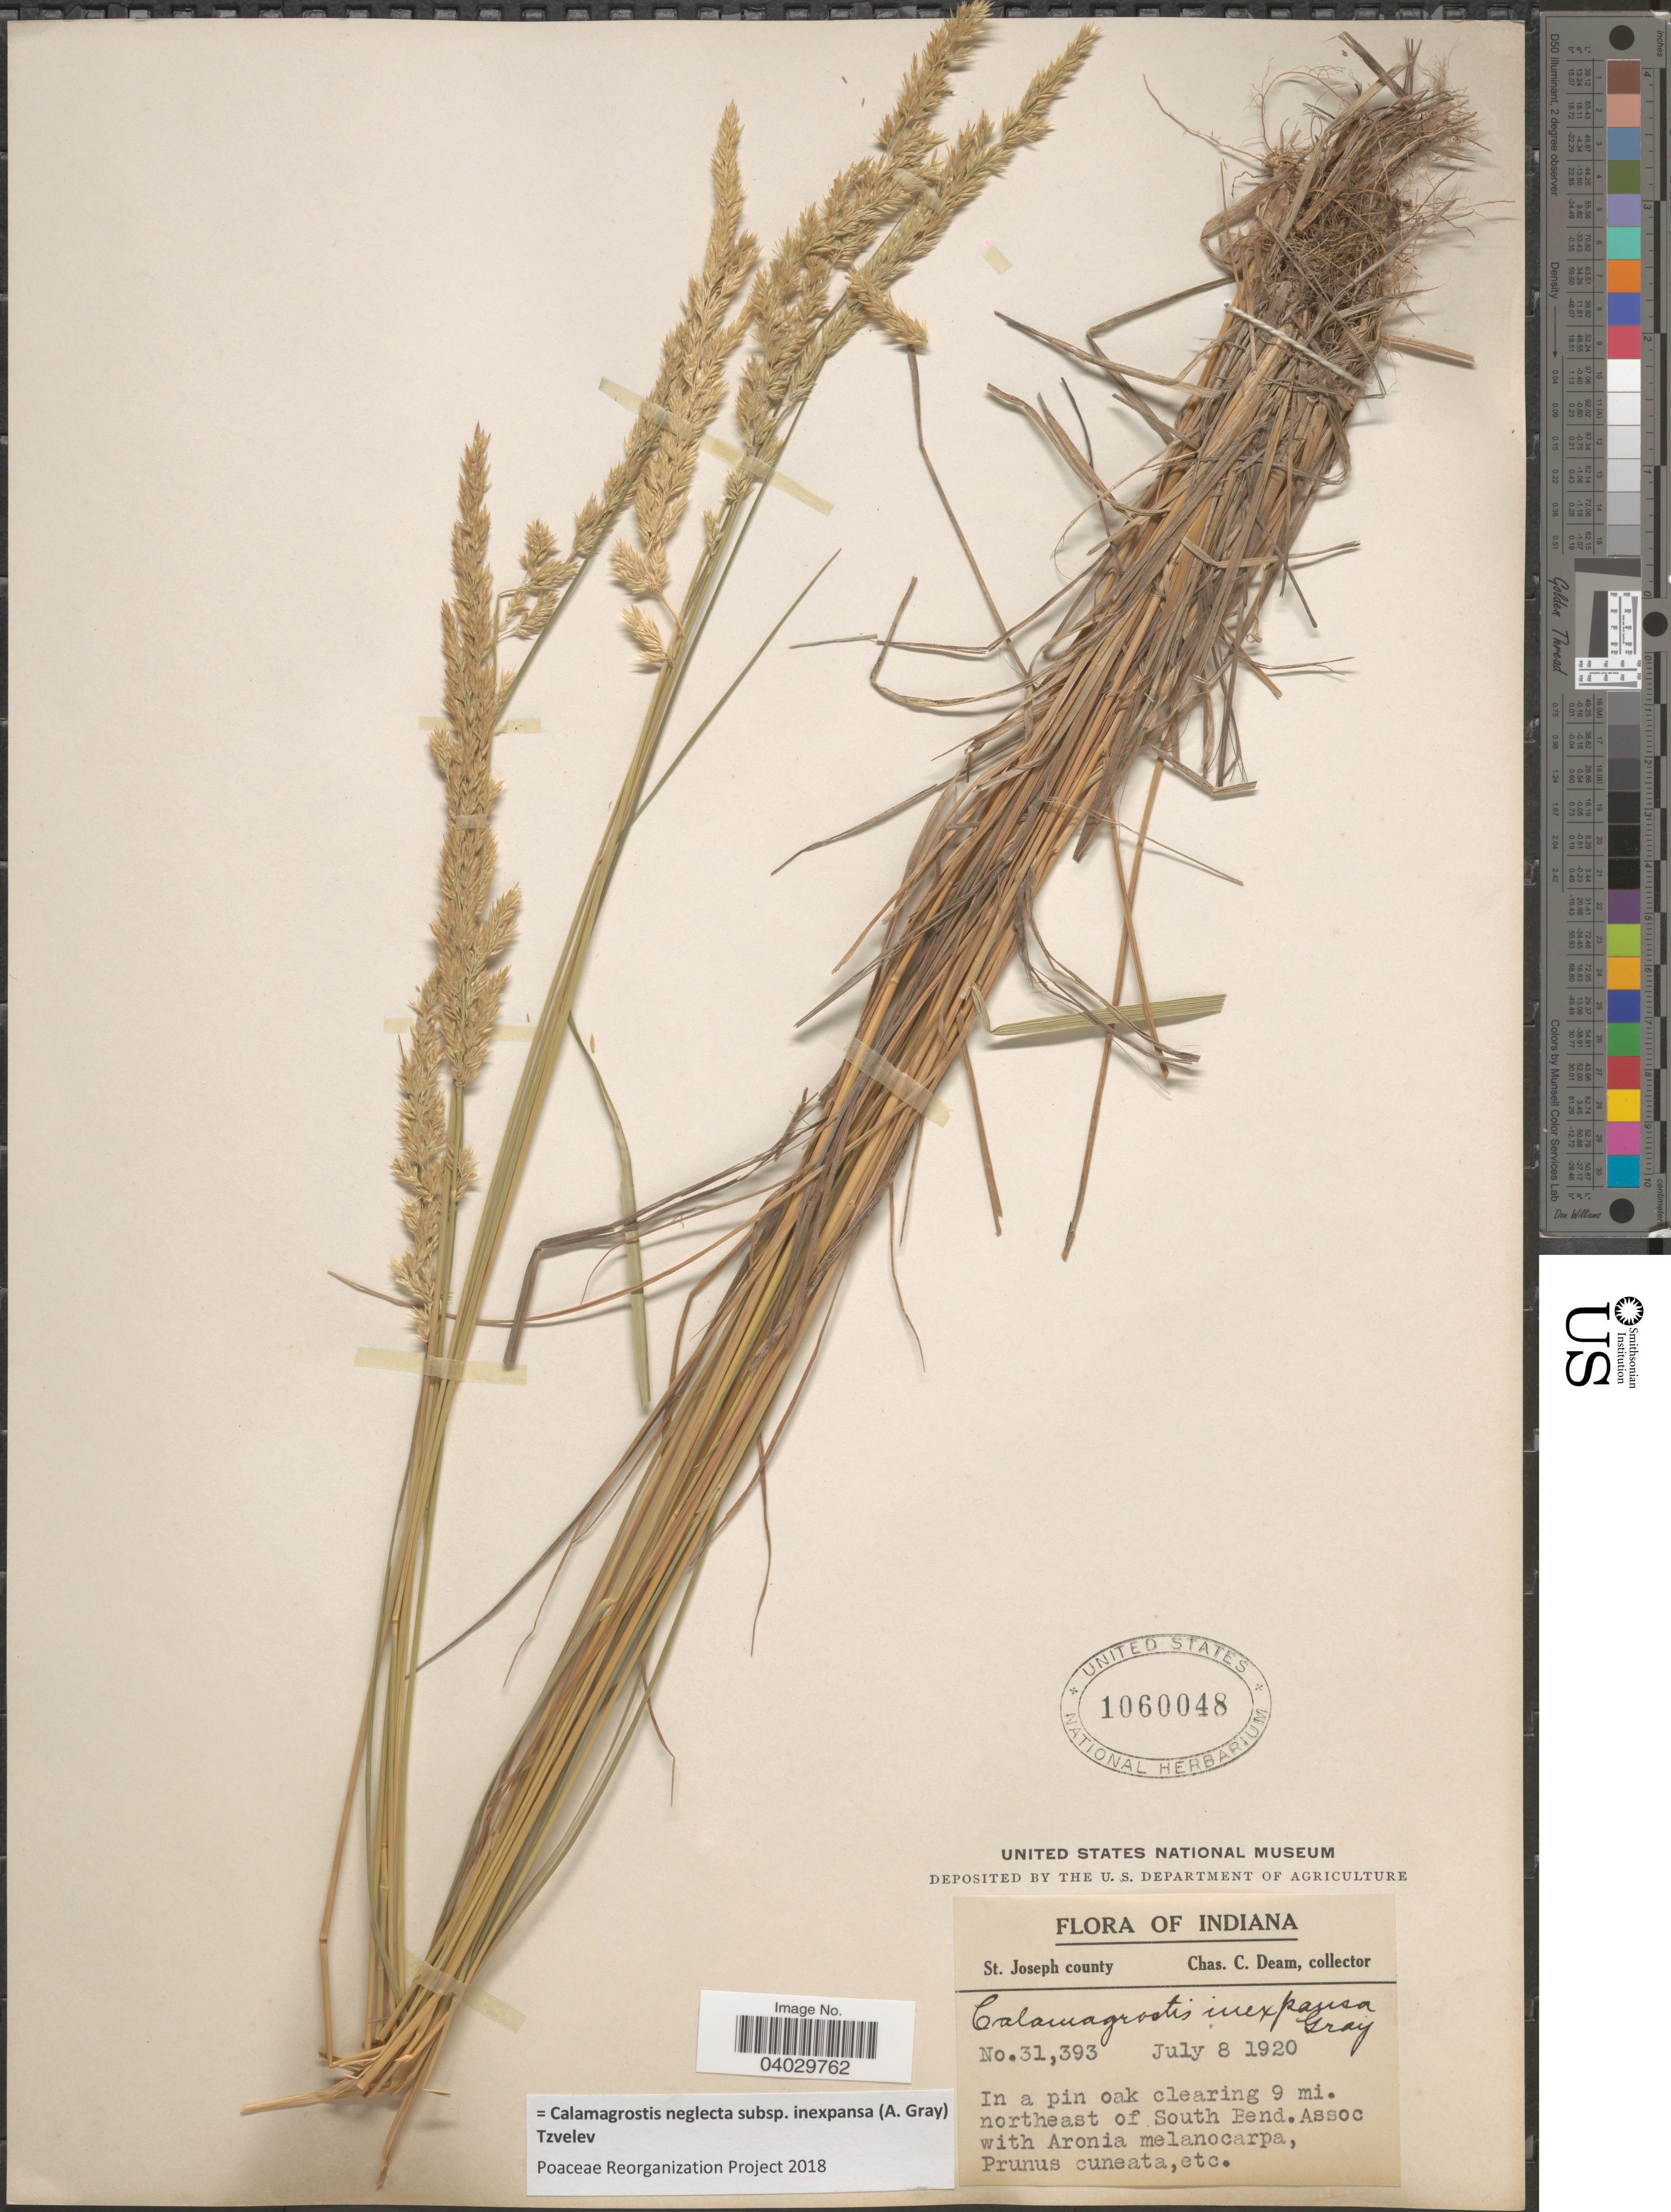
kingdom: Plantae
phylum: Tracheophyta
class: Liliopsida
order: Poales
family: Poaceae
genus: Calamagrostis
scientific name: Calamagrostis neglecta subsp. inexpansa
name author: (A. Gray) Tzvelev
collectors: C. C. Deam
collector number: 31393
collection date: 1920-07-08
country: United States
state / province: Indiana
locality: Town St. Joseph county. In a pin oak clearing 9 mi. northeast of South Bend.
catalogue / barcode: US 1060048